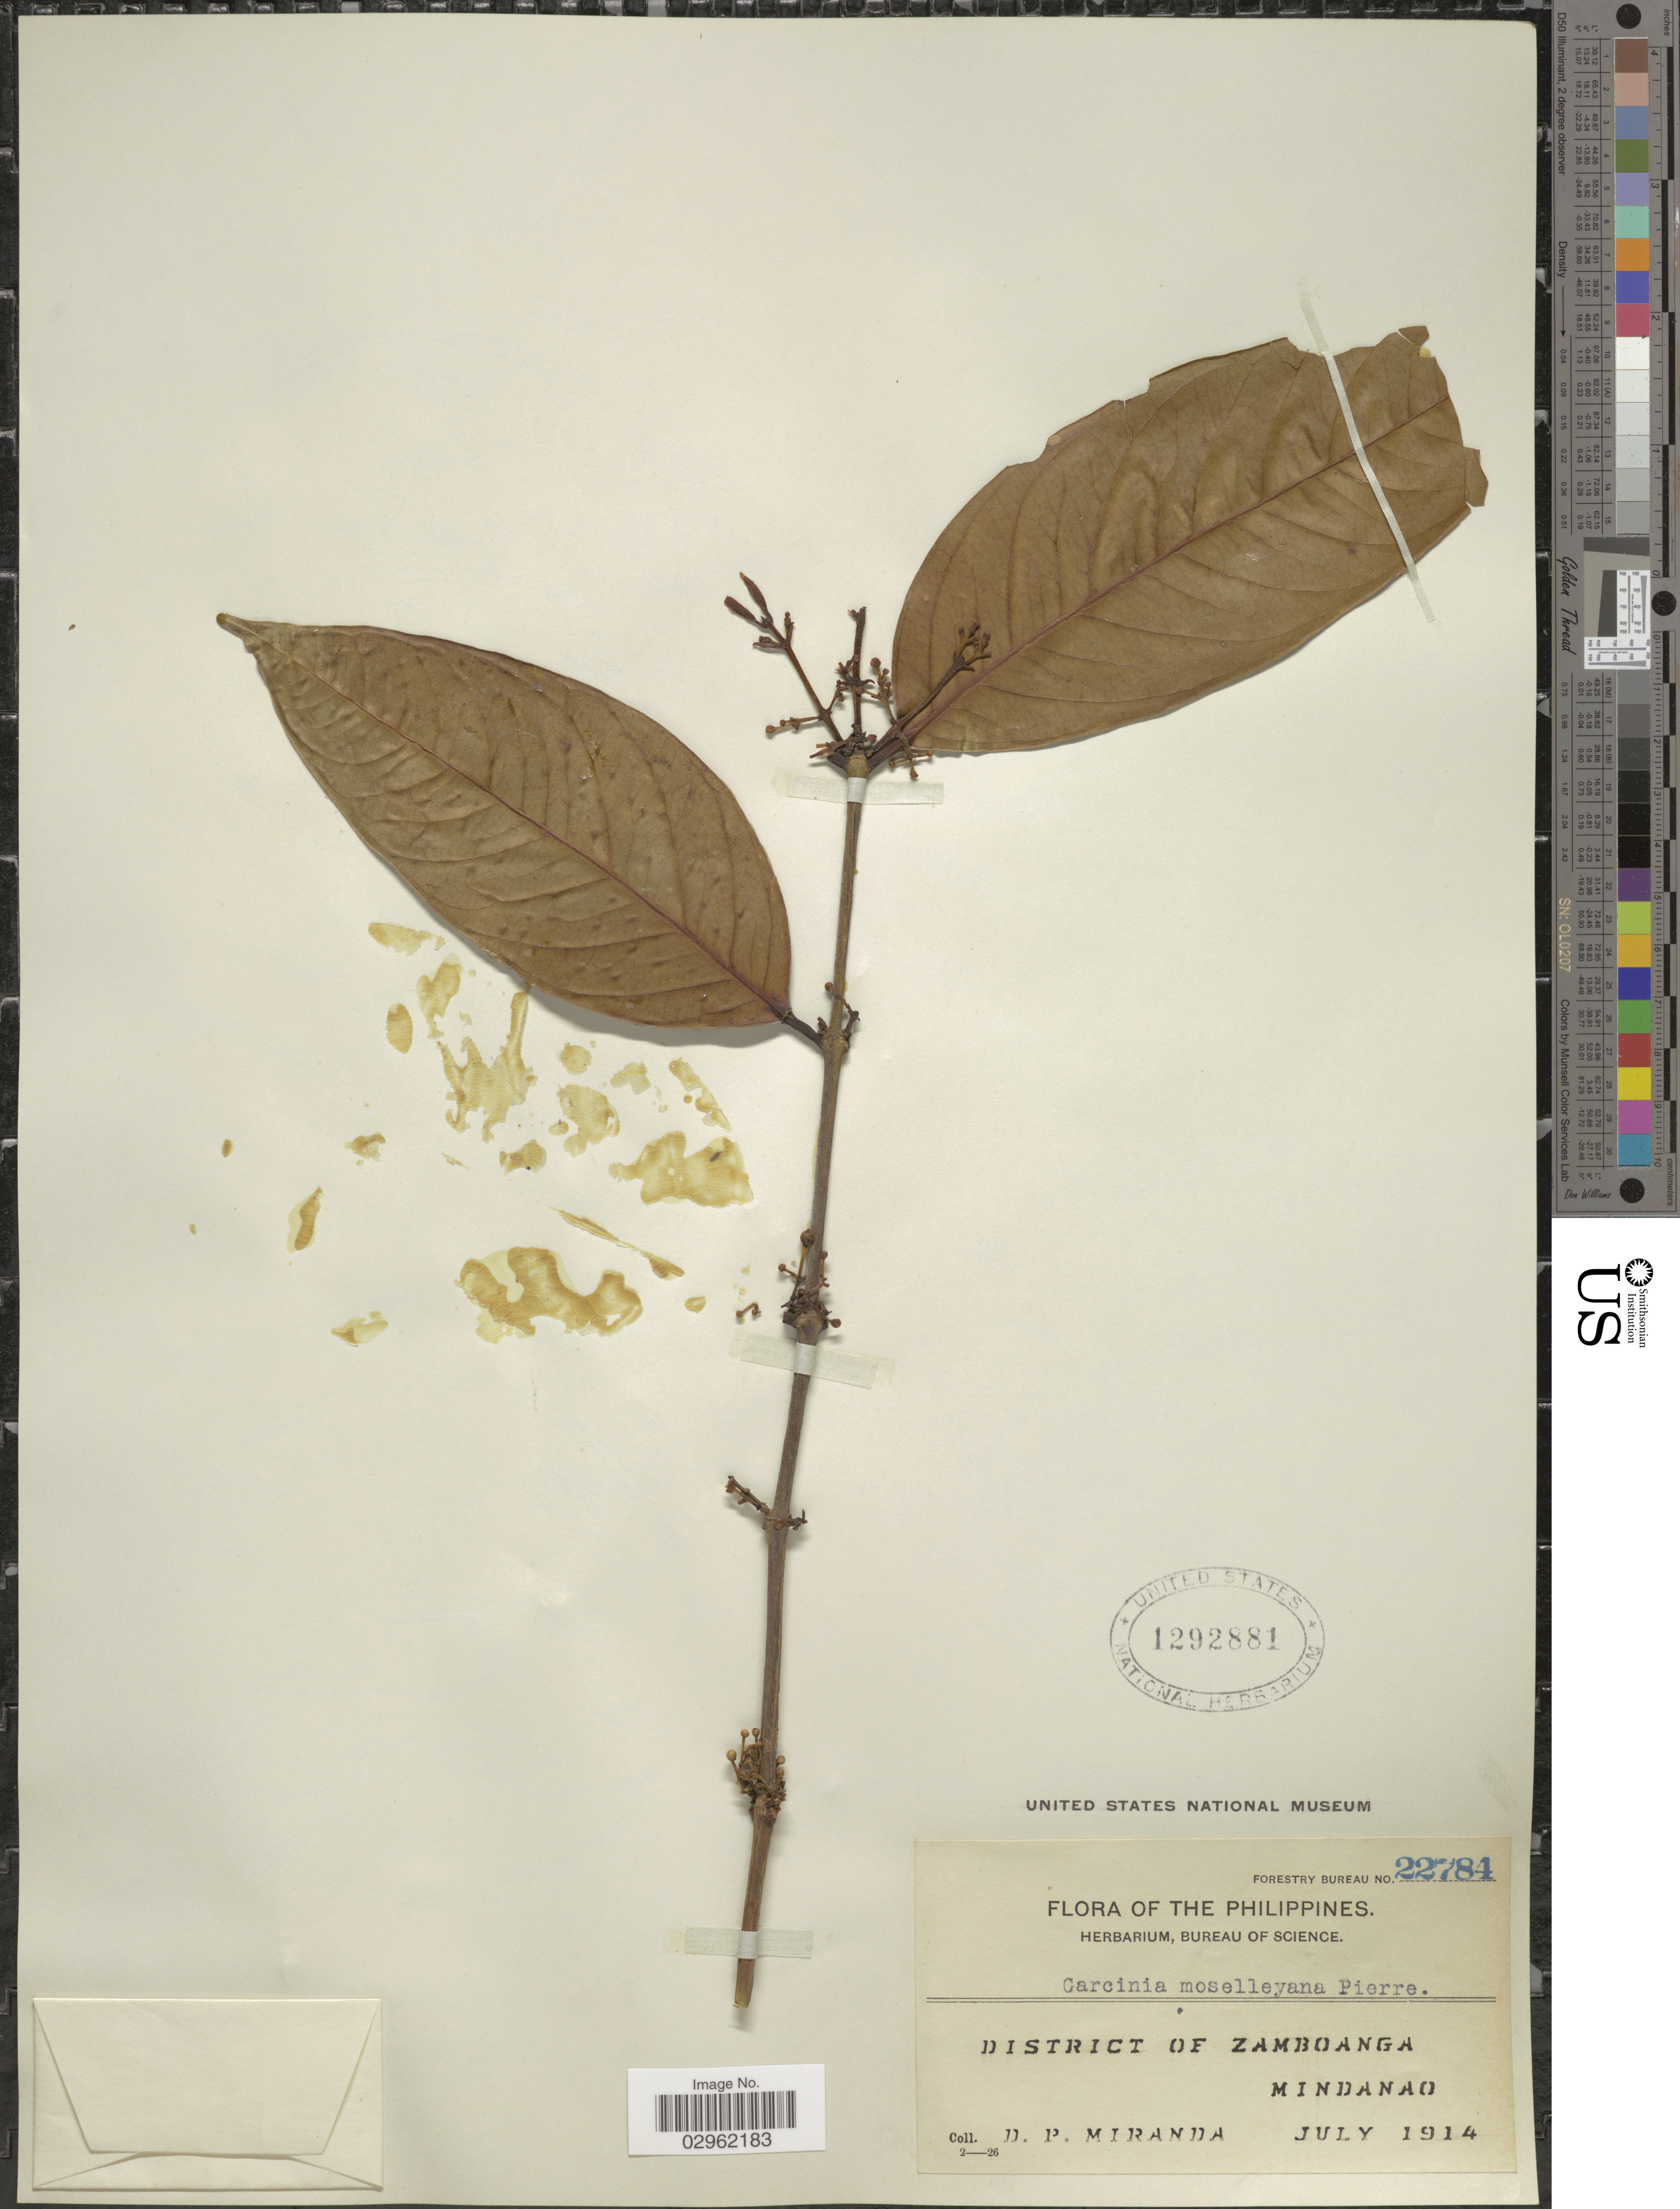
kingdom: Plantae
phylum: Tracheophyta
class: Magnoliopsida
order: Malpighiales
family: Clusiaceae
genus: Garcinia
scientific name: Garcinia moseleyana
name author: Pierre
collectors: D. P. Miranda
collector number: Forestry Bureau 22784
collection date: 1914-07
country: Philippines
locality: District of Zamboanga, Mindanao.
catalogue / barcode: US 1292881